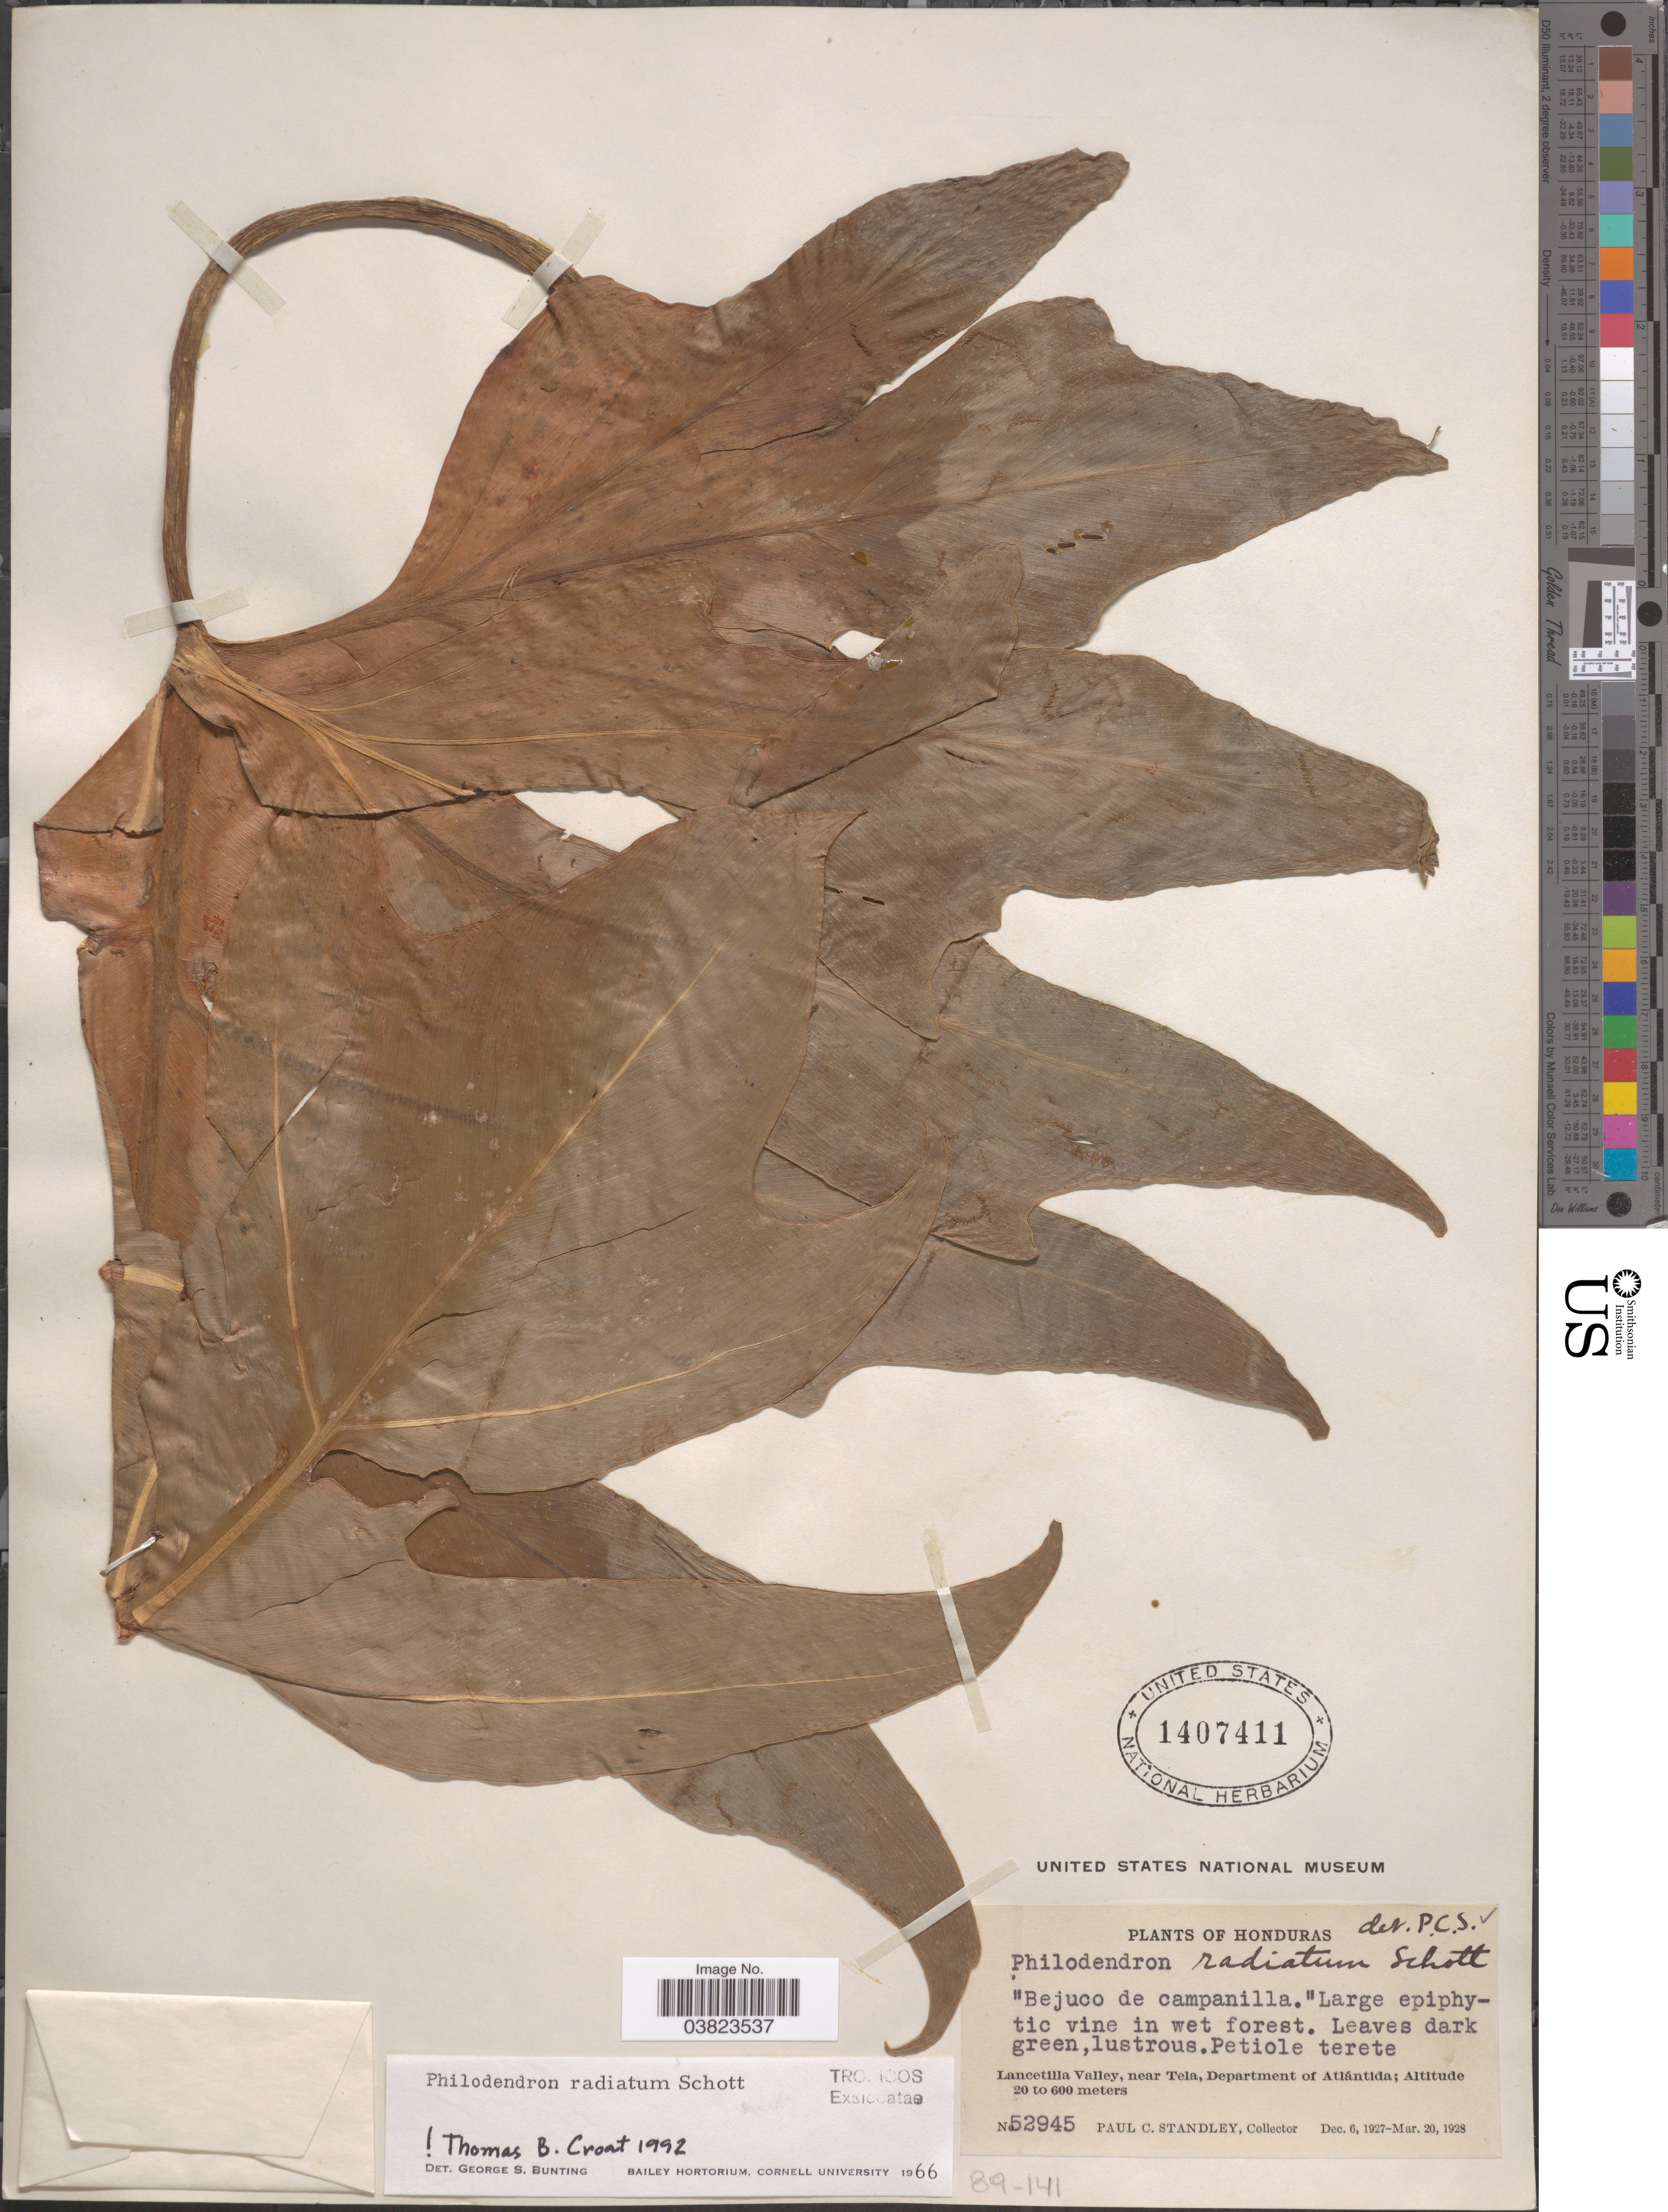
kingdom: Plantae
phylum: Tracheophyta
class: Liliopsida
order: Alismatales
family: Araceae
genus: Philodendron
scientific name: Philodendron radiatum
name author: Schott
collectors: P. C. Standley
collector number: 52945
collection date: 1927-12-06/1928-03-20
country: Honduras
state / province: Atlantida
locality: Lancetilla Valley, near Tela, Department of Atlántida.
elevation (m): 20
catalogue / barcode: US 1407411